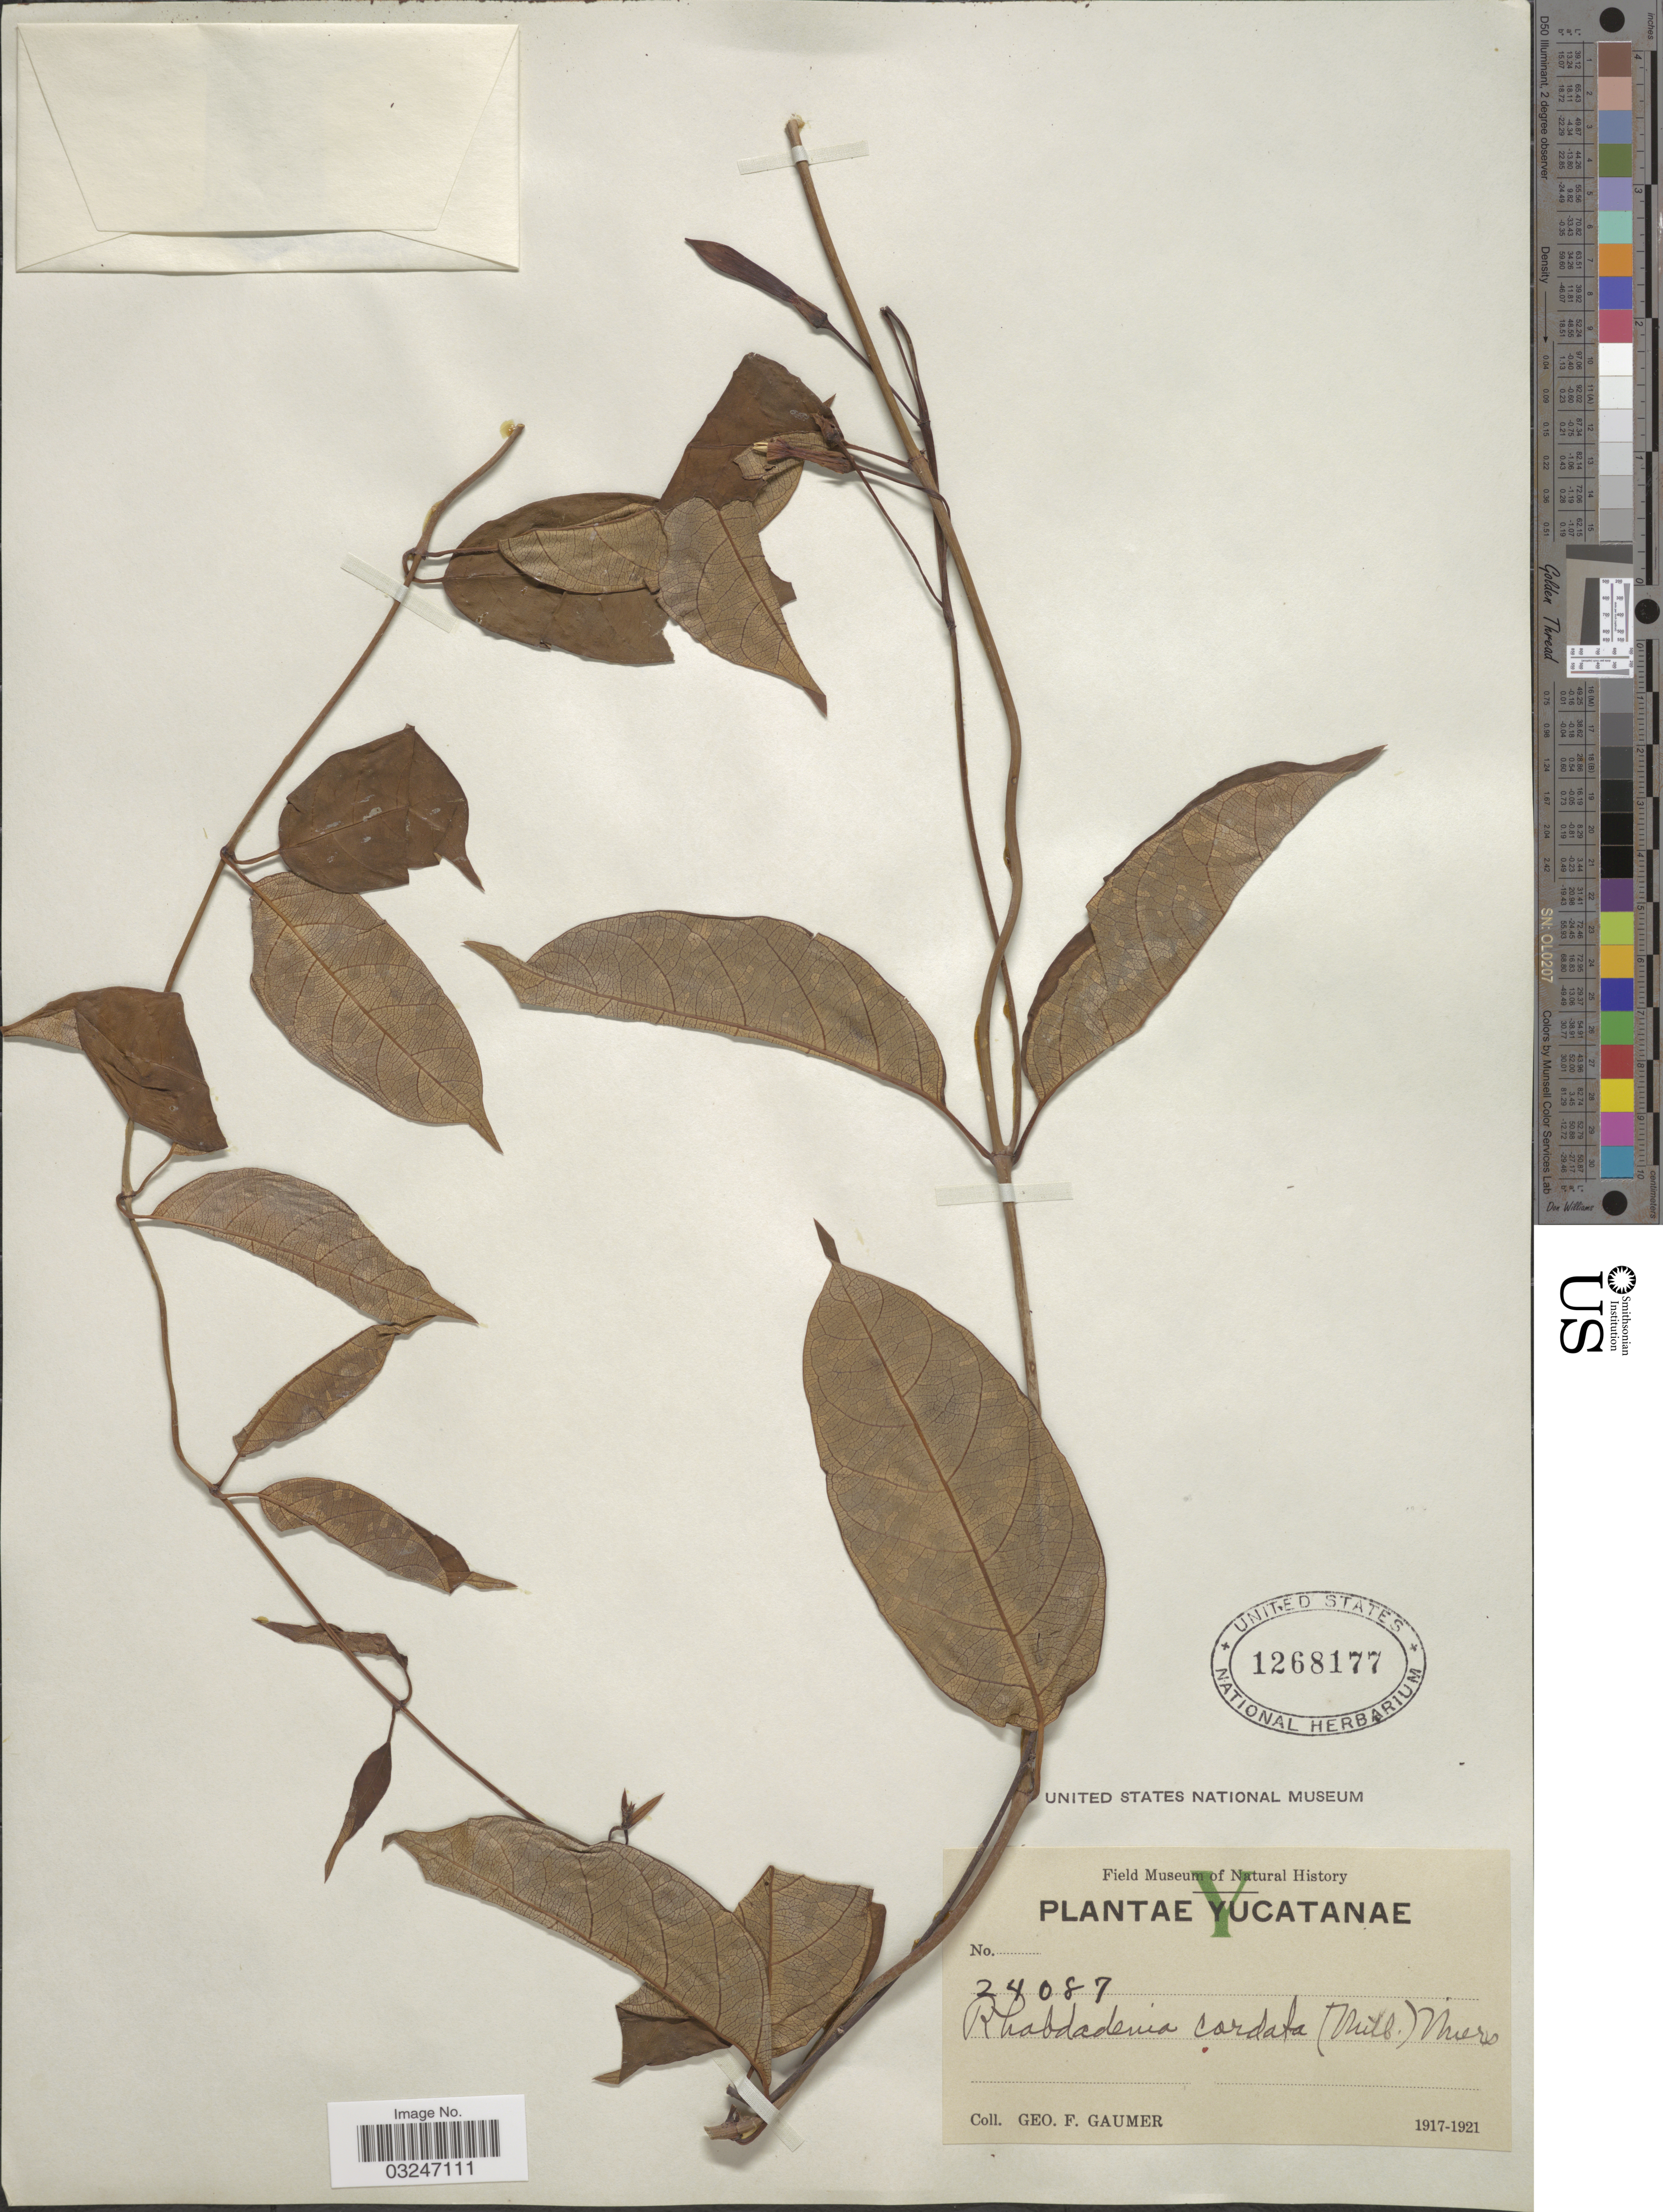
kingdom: Plantae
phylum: Tracheophyta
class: Magnoliopsida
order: Gentianales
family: Apocynaceae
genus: Rhabdadenia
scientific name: Rhabdadenia cordata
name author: Miers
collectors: G. F. Gaumer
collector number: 24087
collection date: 1917/1921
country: Mexico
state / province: Yucatán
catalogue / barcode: US 1268177